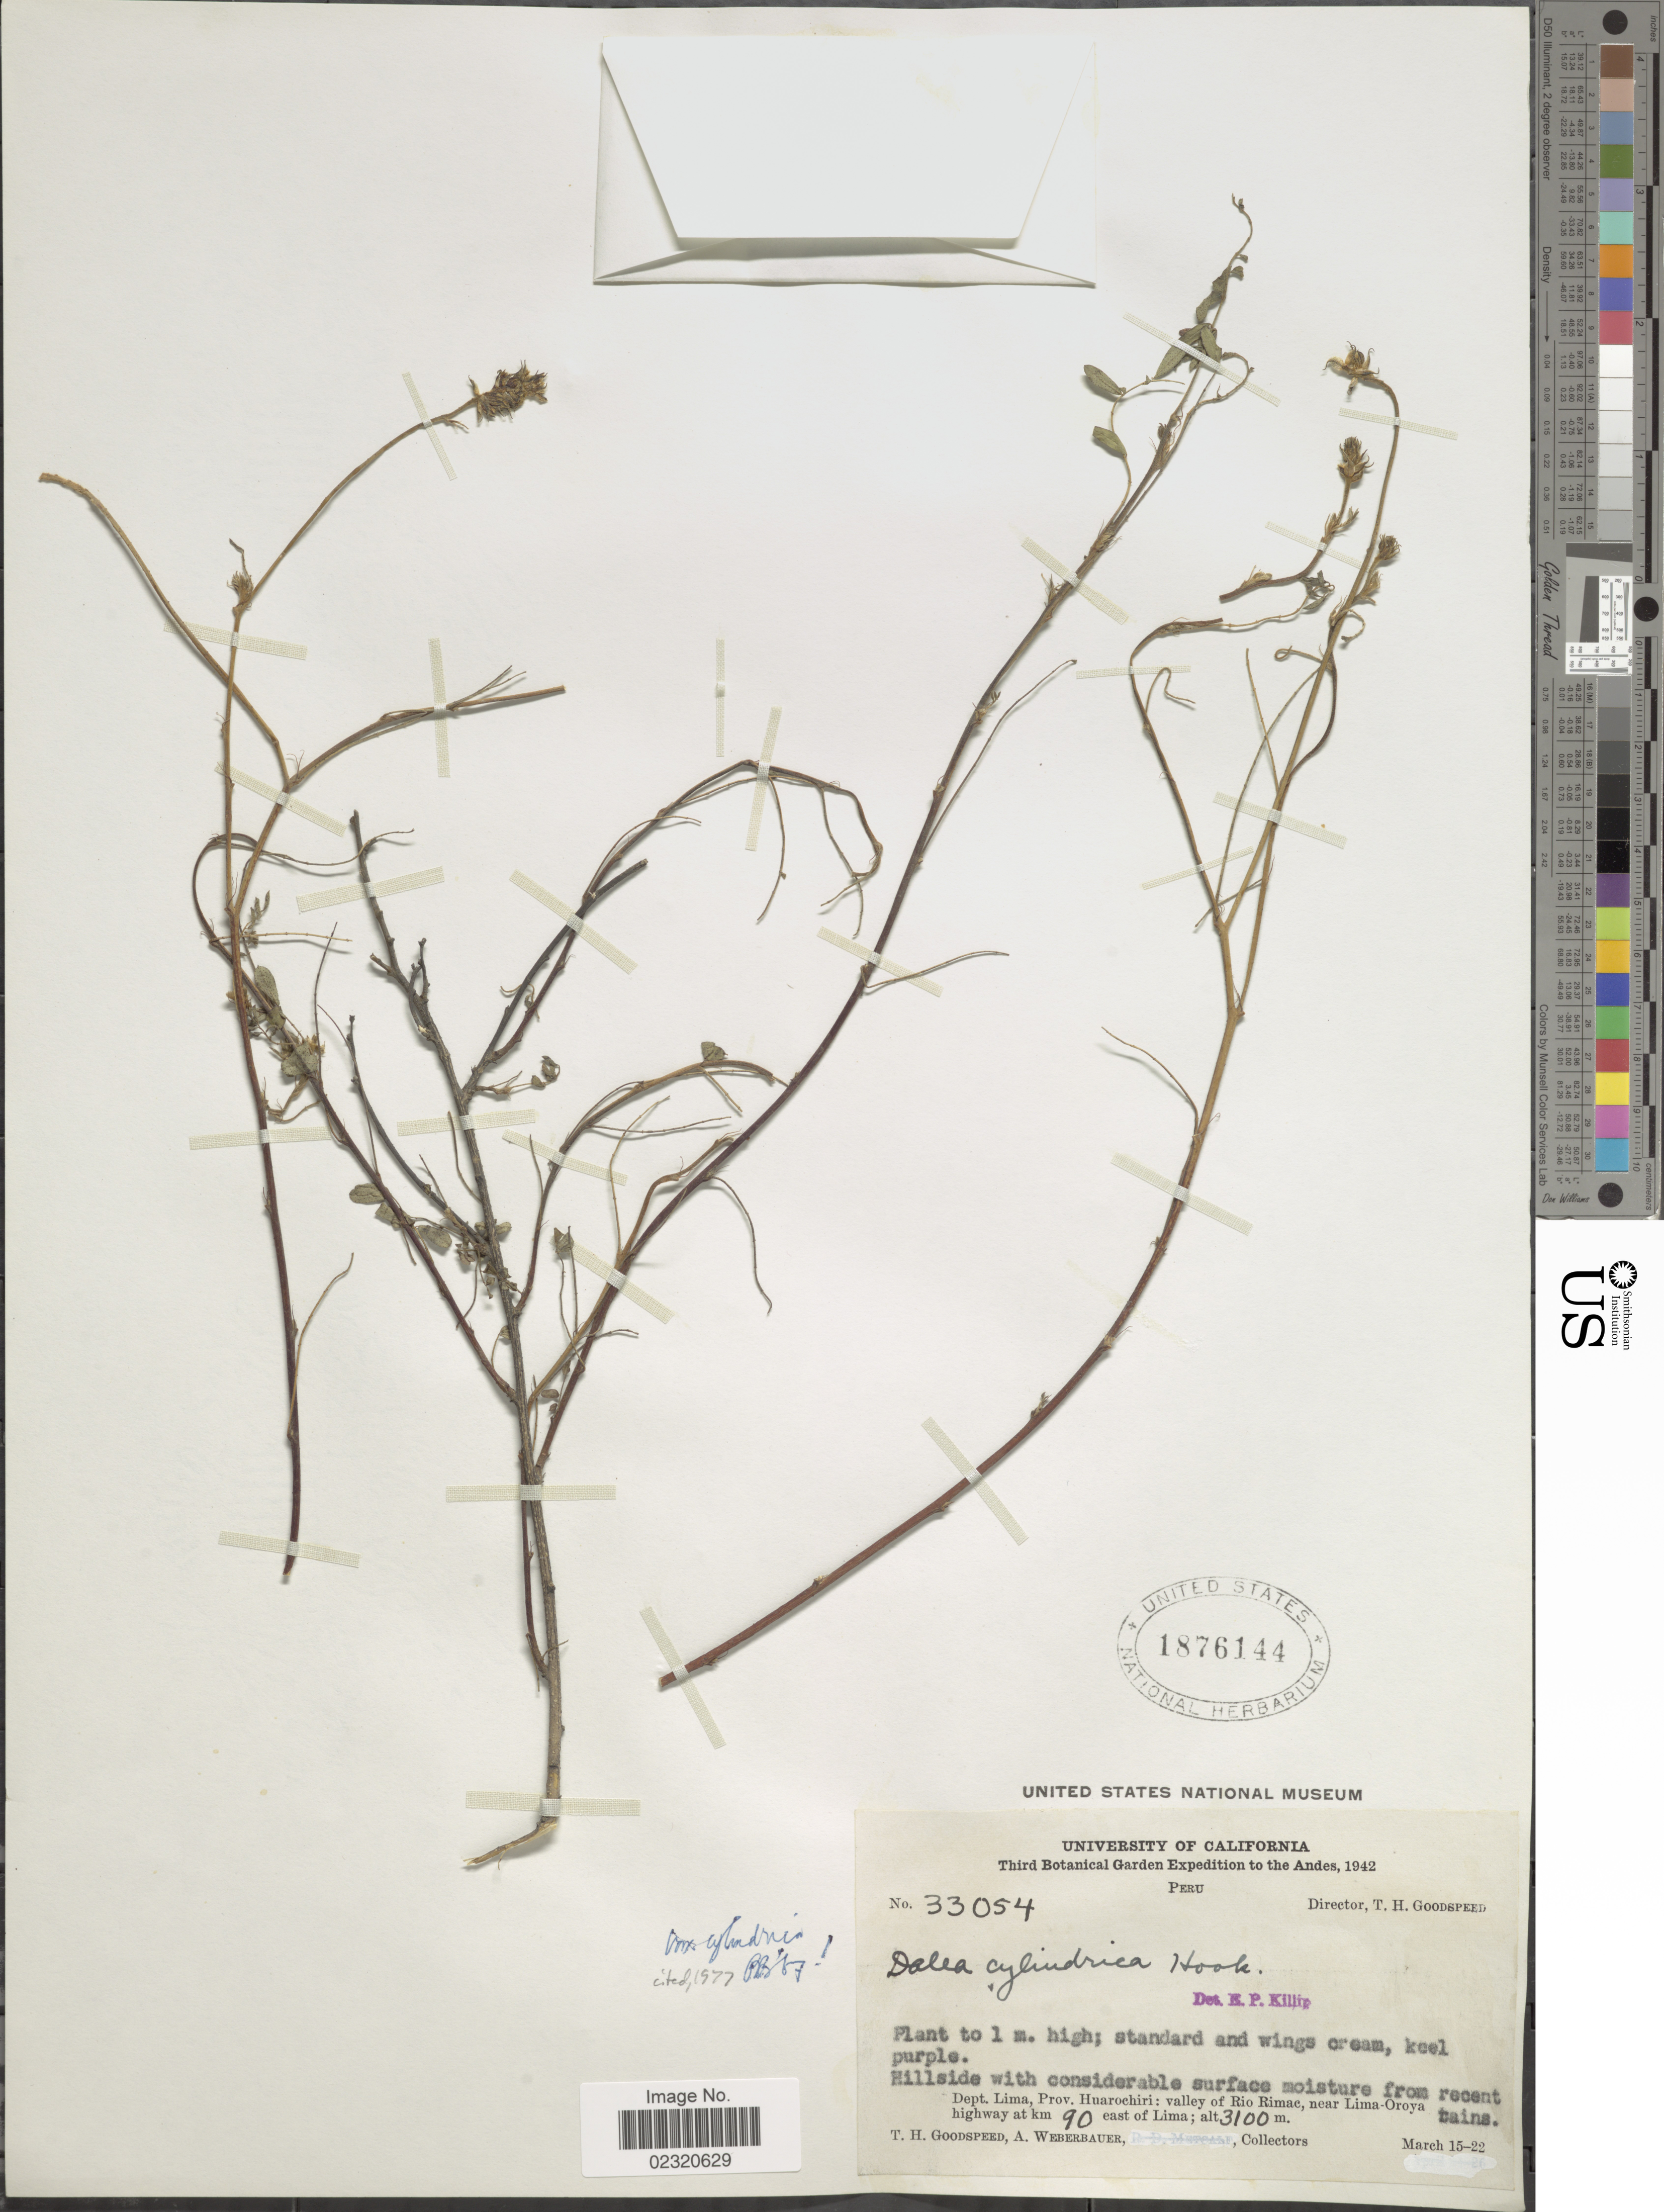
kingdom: Plantae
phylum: Tracheophyta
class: Magnoliopsida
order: Fabales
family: Fabaceae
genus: Dalea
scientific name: Dalea cylindrica var. cylindrica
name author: Hook.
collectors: T. Goodspeed & A. Weberbauer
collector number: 33054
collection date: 1942-03-15/1942-03-22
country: Peru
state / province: Lima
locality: The Andes, Prov. Huarochiri: valley of Rio Rimac, near Lima-Oroya highway at km 90 east of Lima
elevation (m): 3100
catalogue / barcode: US 1876144